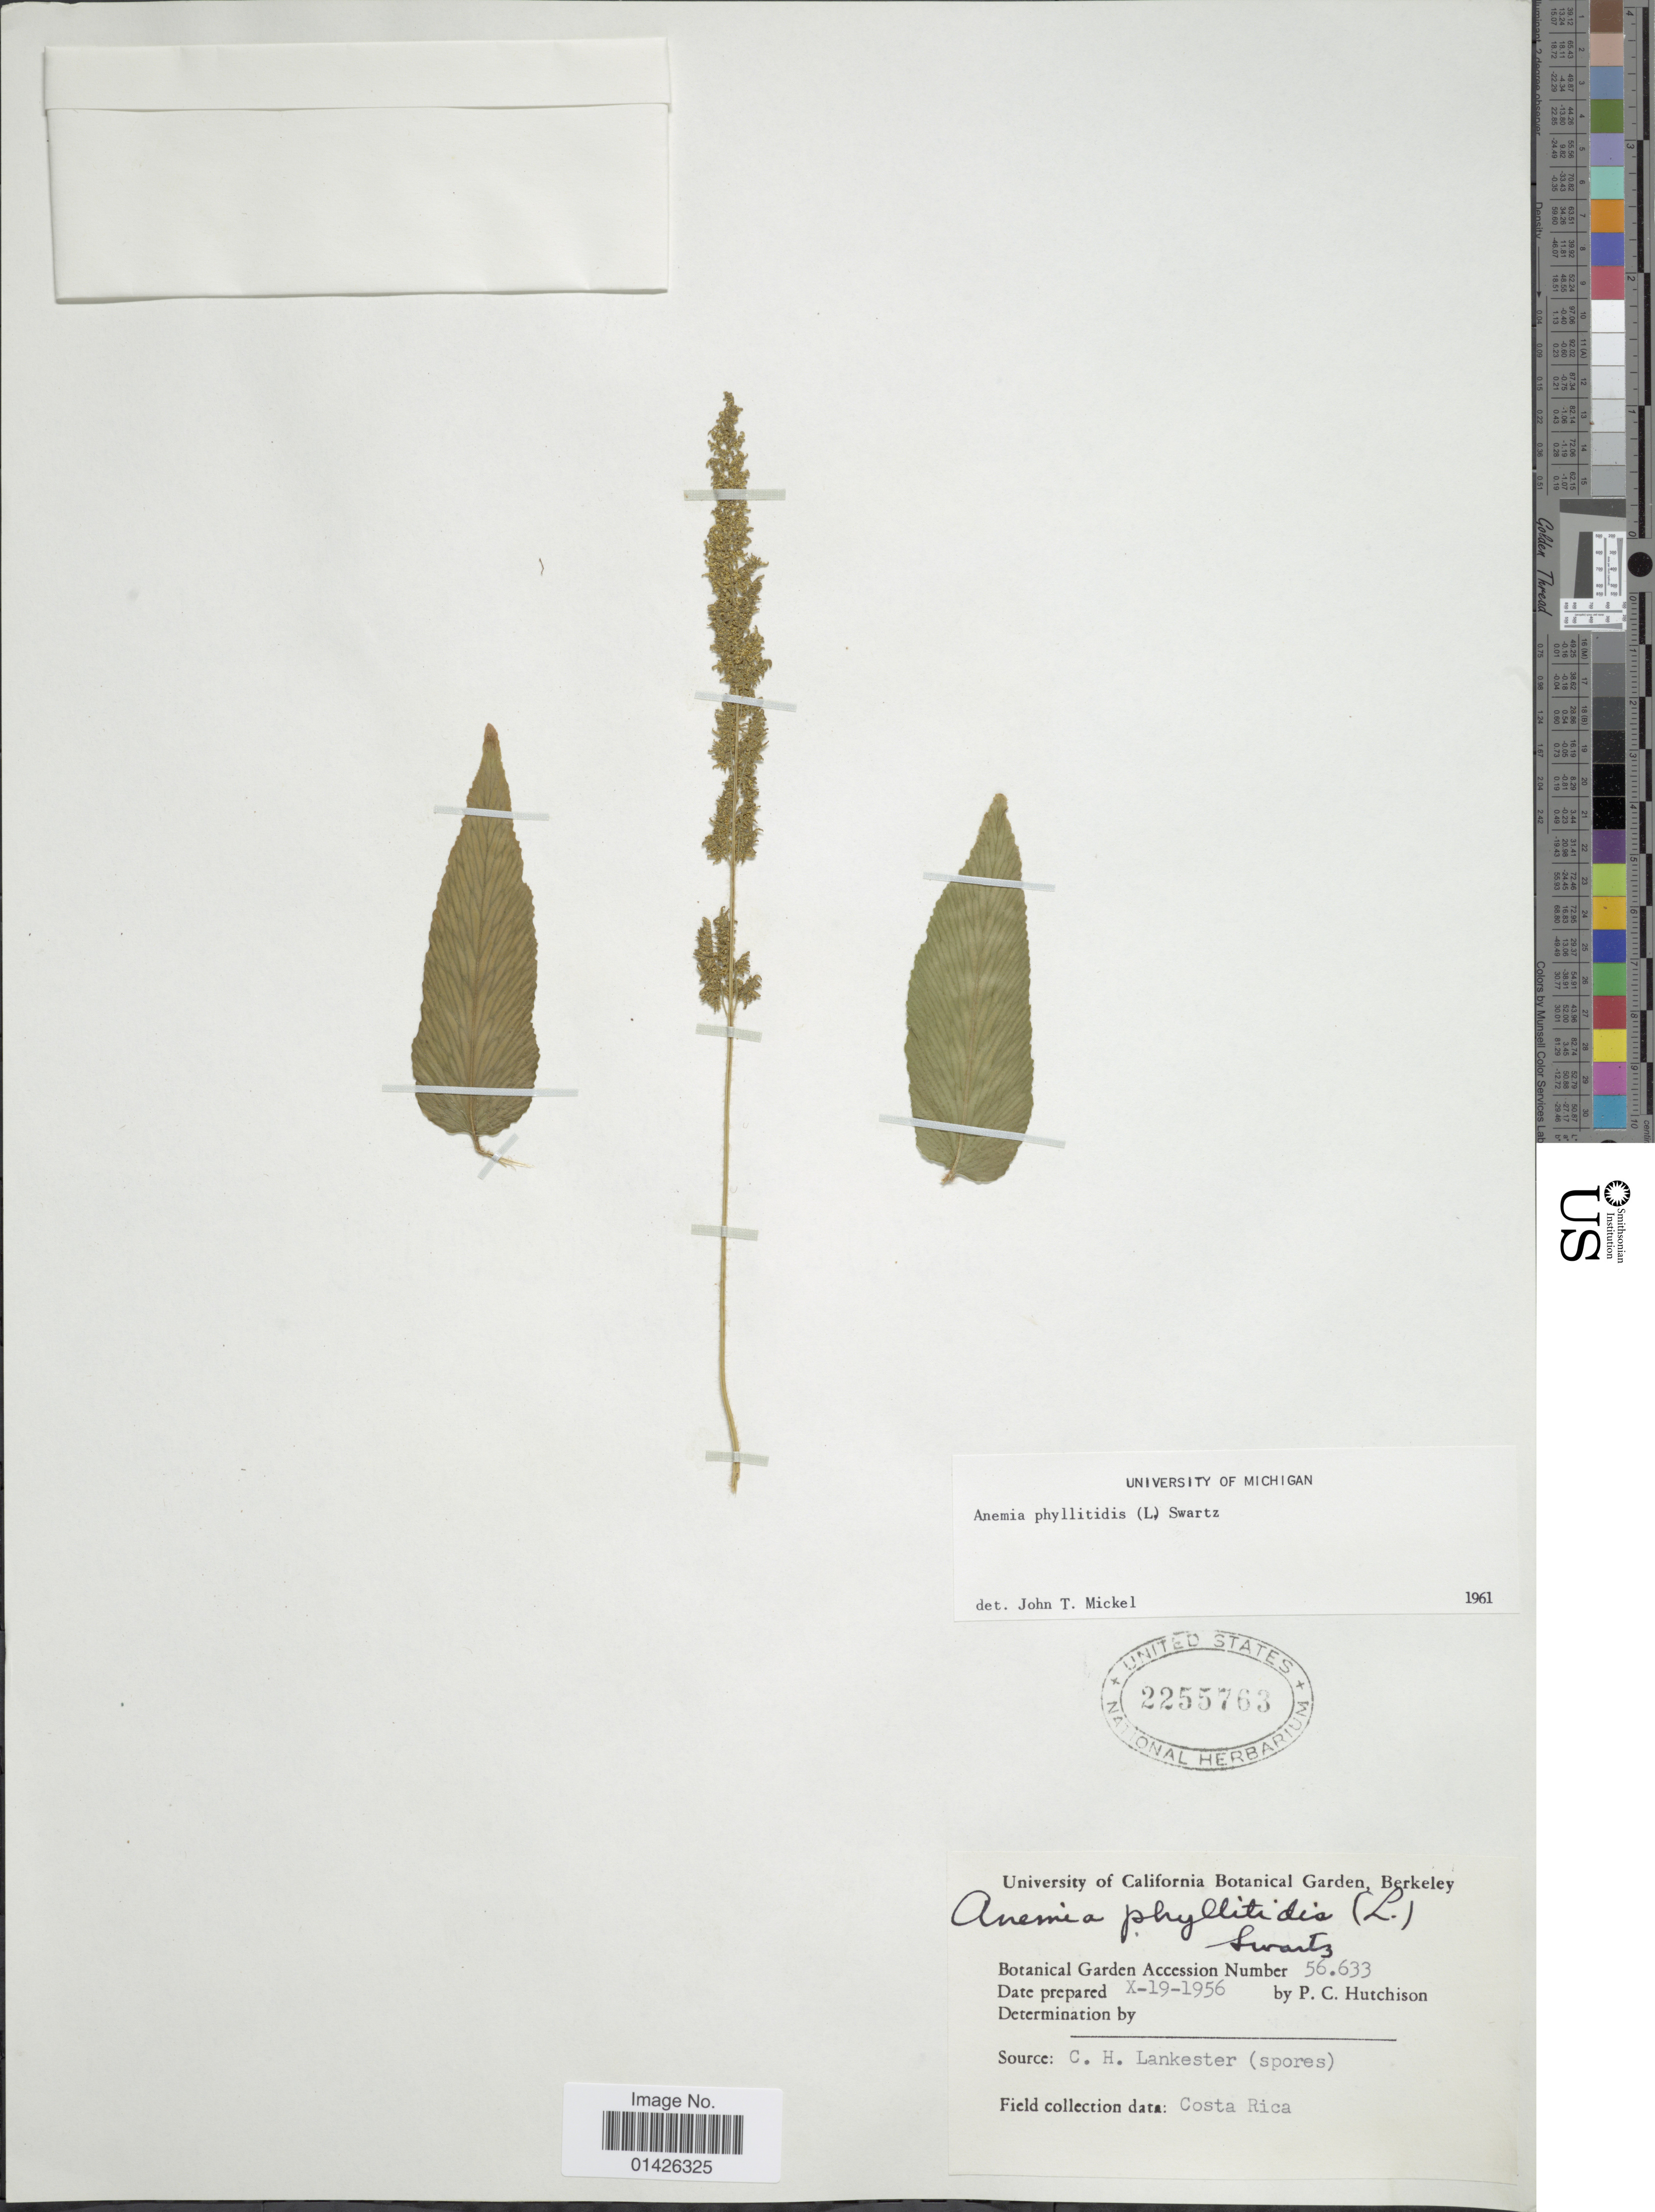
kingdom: Plantae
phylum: Tracheophyta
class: Polypodiopsida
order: Schizaeales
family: Anemiaceae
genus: Anemia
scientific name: Anemia phyllitidis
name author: (L.) Sw.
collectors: P. C. Hutchison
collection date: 1956-10-19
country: United States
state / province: California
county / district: Alameda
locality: University of California Botanical Garden, Berkeley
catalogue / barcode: US 2255763